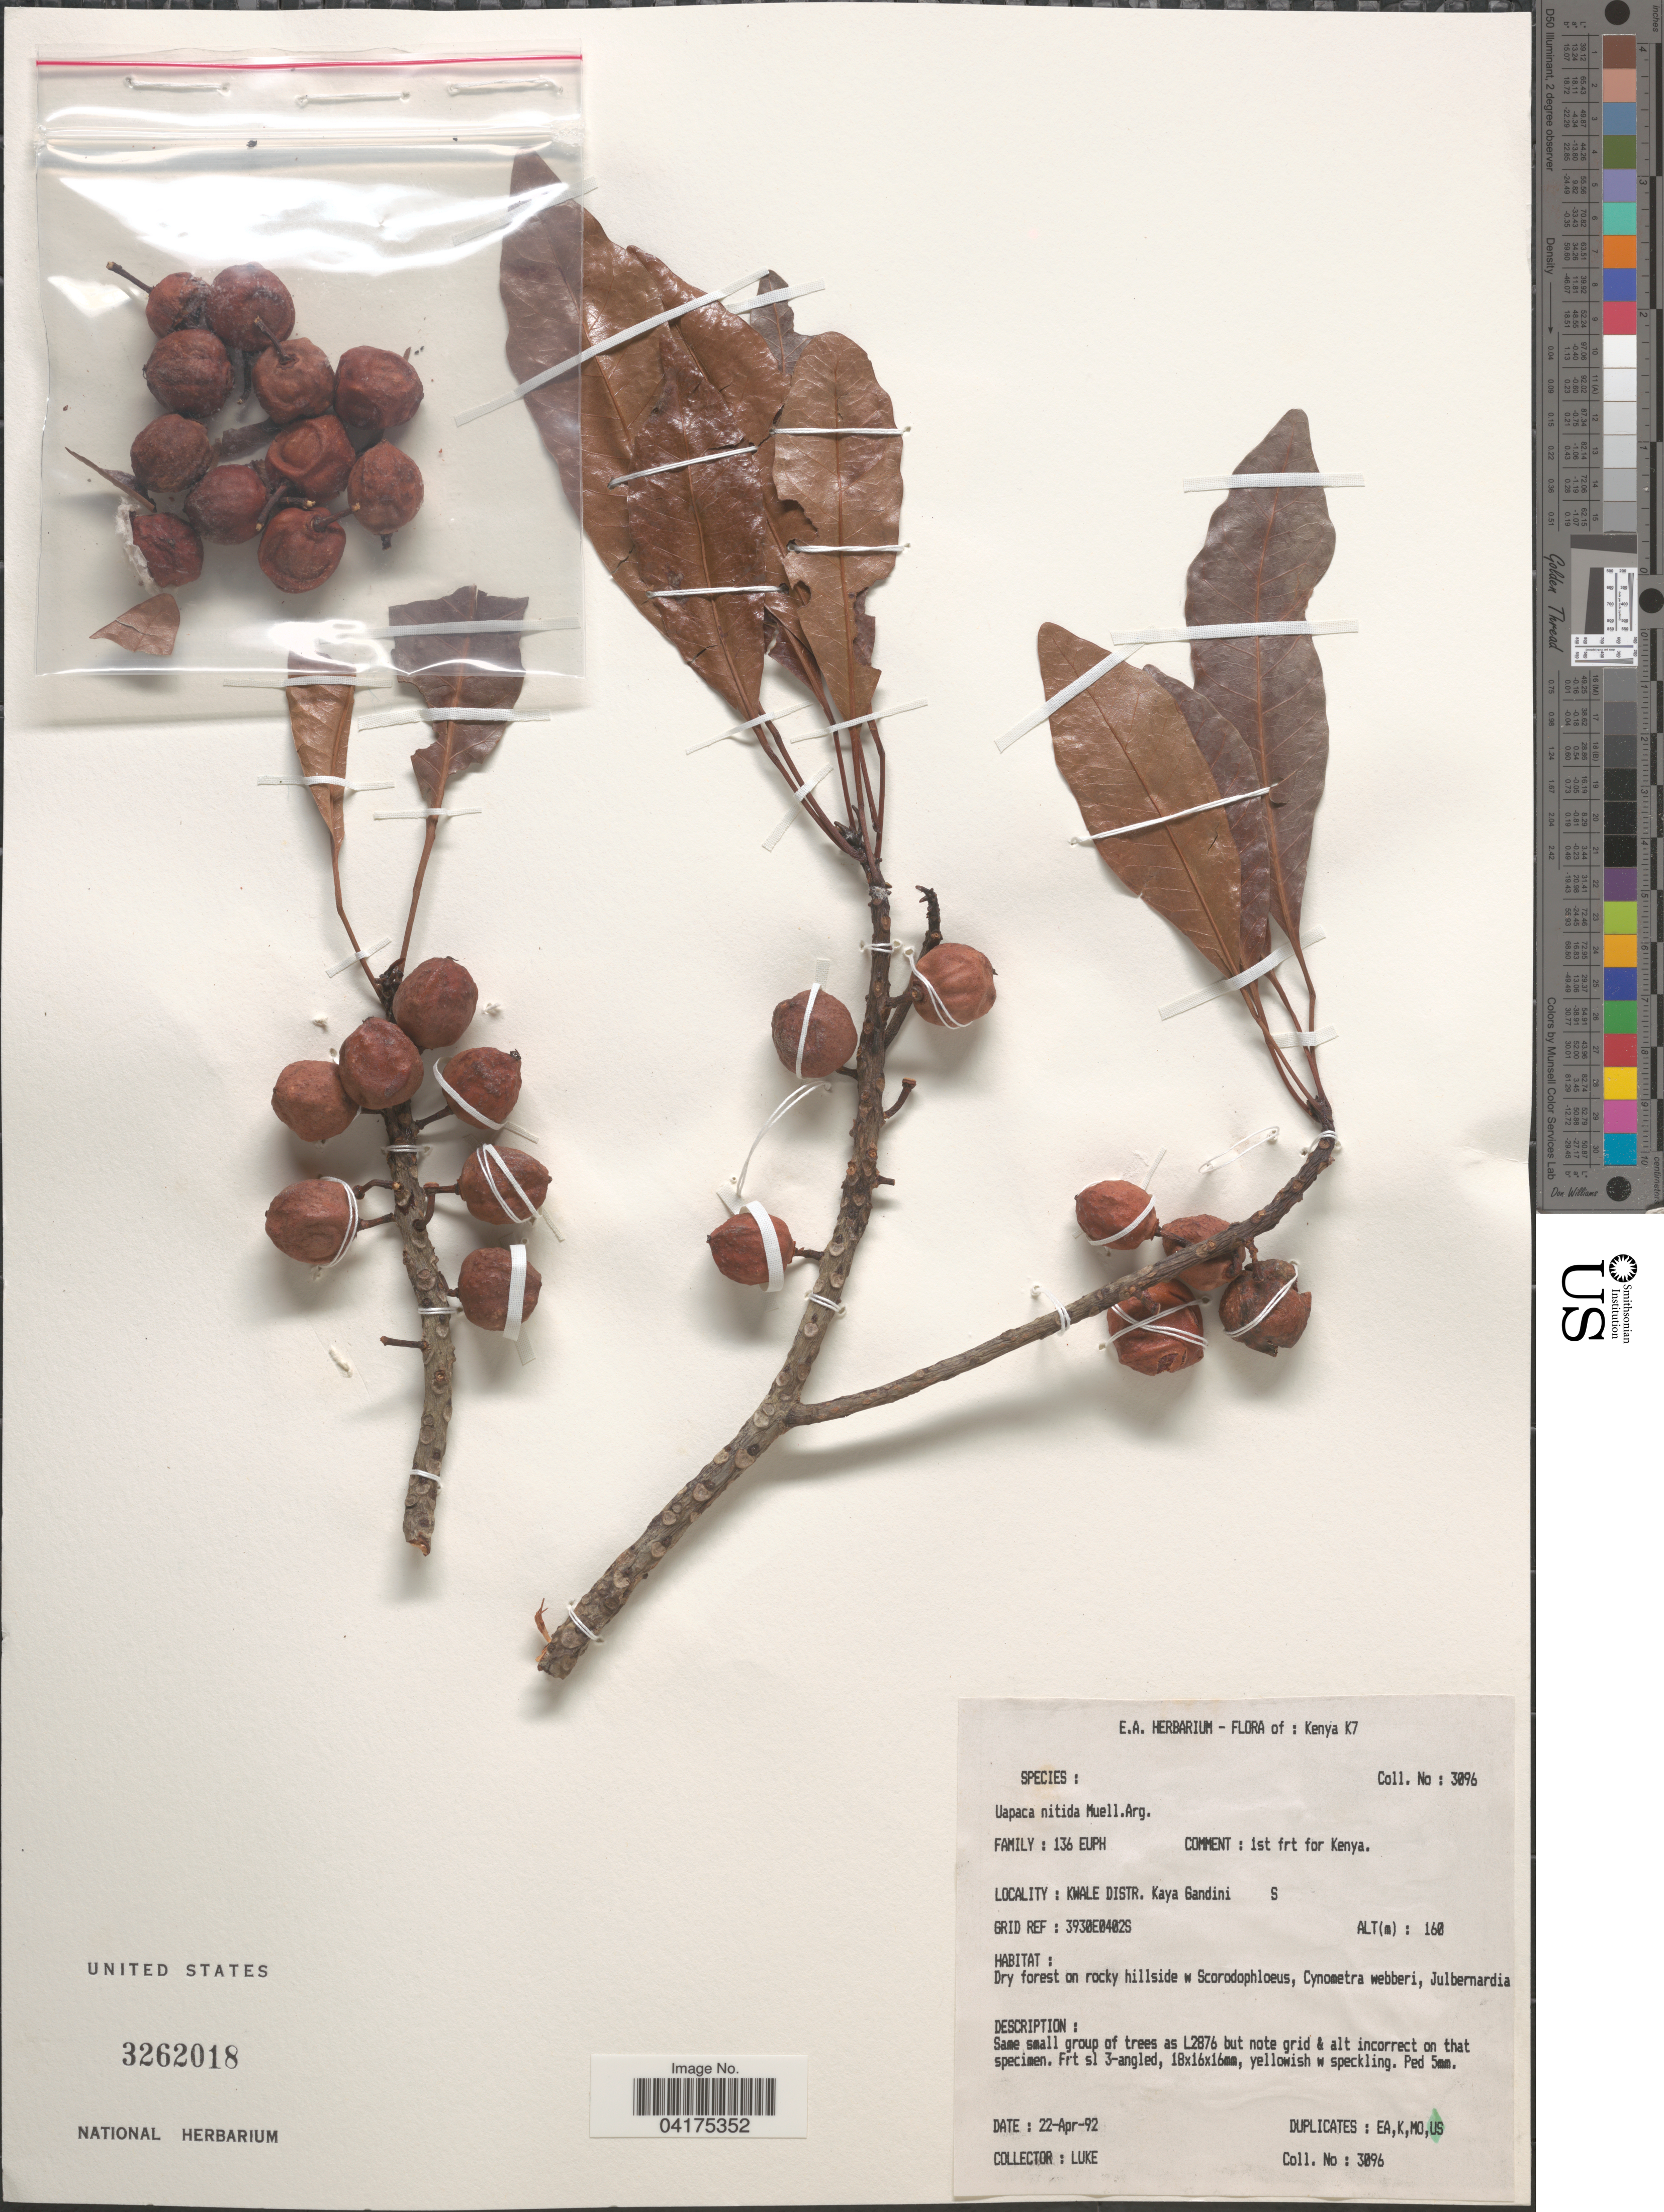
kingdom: Plantae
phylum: Tracheophyta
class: Magnoliopsida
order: Malpighiales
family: Phyllanthaceae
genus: Uapaca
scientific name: Uapaca nitida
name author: Müll. Arg.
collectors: -. Luke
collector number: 3096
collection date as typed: Transcribed d/m/y: 22/4/92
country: Kenya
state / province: Kwale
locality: Kwale Distr. Kaya Gandini S. Grid Ref : 3930E0402S. Kenya K7.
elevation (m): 168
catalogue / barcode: US 3262018